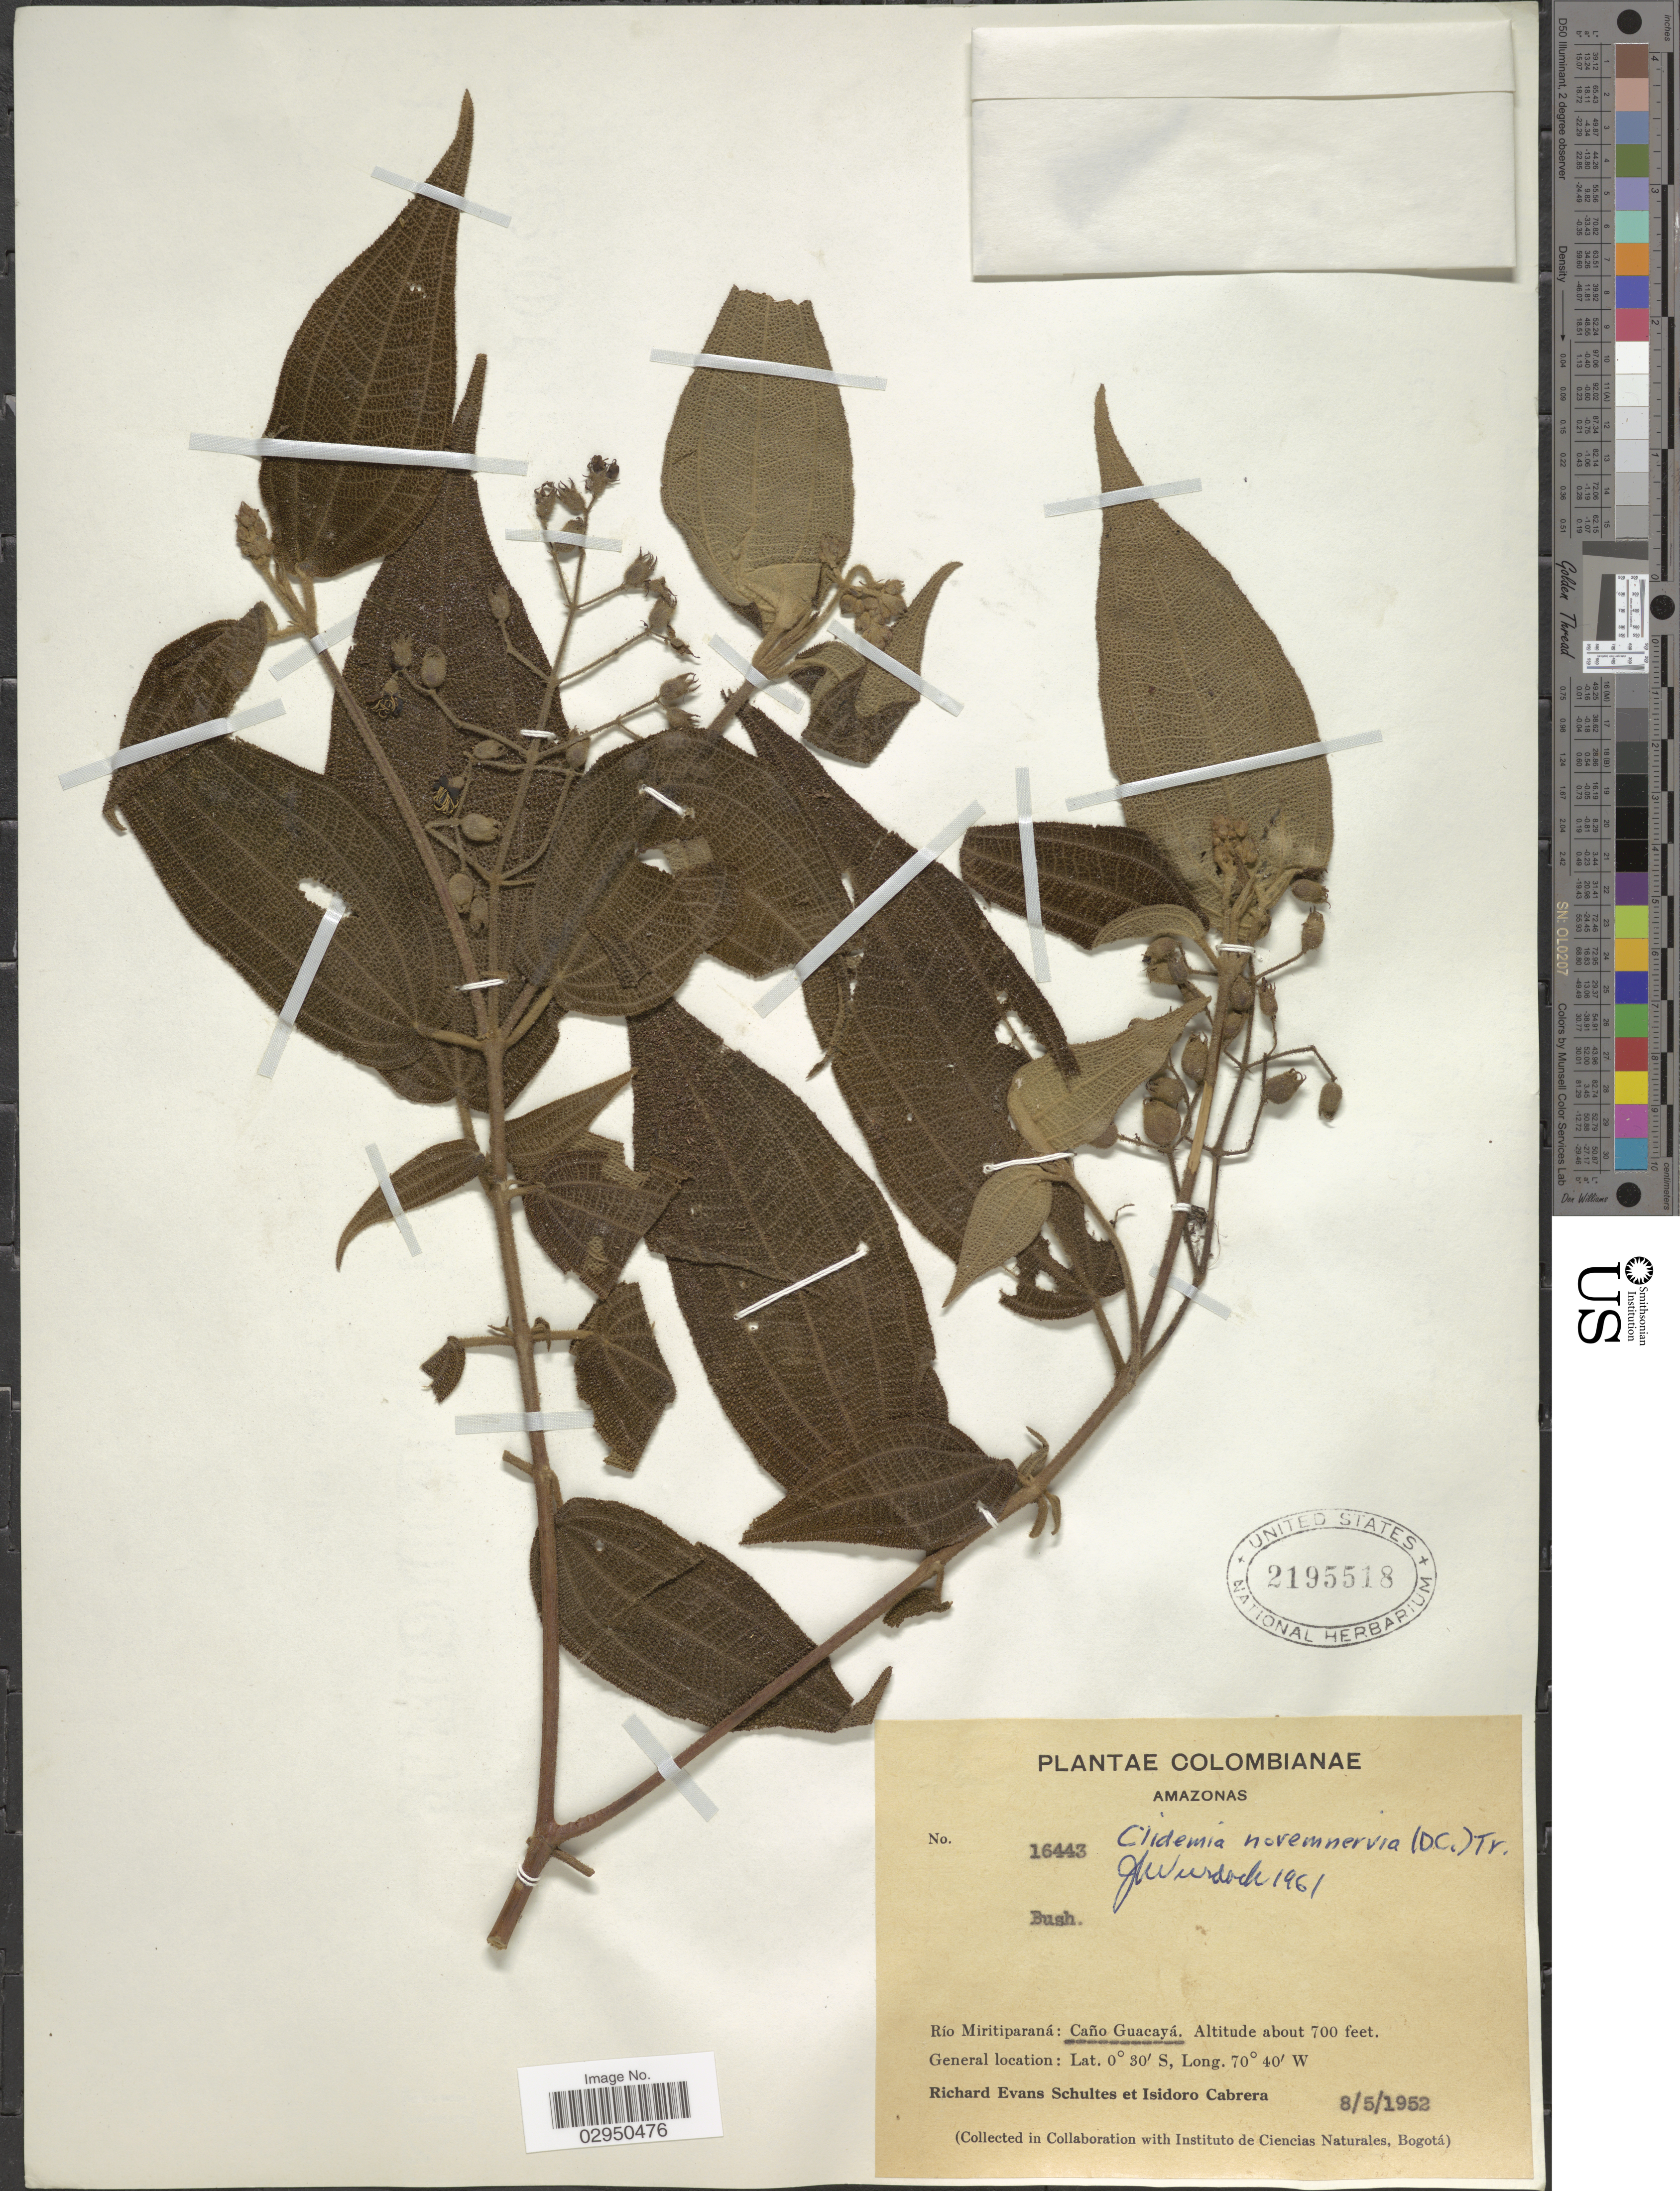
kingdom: Plantae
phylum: Tracheophyta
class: Magnoliopsida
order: Myrtales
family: Melastomataceae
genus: Clidemia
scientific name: Clidemia novemnervia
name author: (DC.) Triana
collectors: R. E. Schultes & I. Cabrera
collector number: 16443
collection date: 1952-05-08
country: Colombia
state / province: Amazônas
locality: Río Miritiparaná: Caño Guacayá.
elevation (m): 213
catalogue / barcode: US 2195518